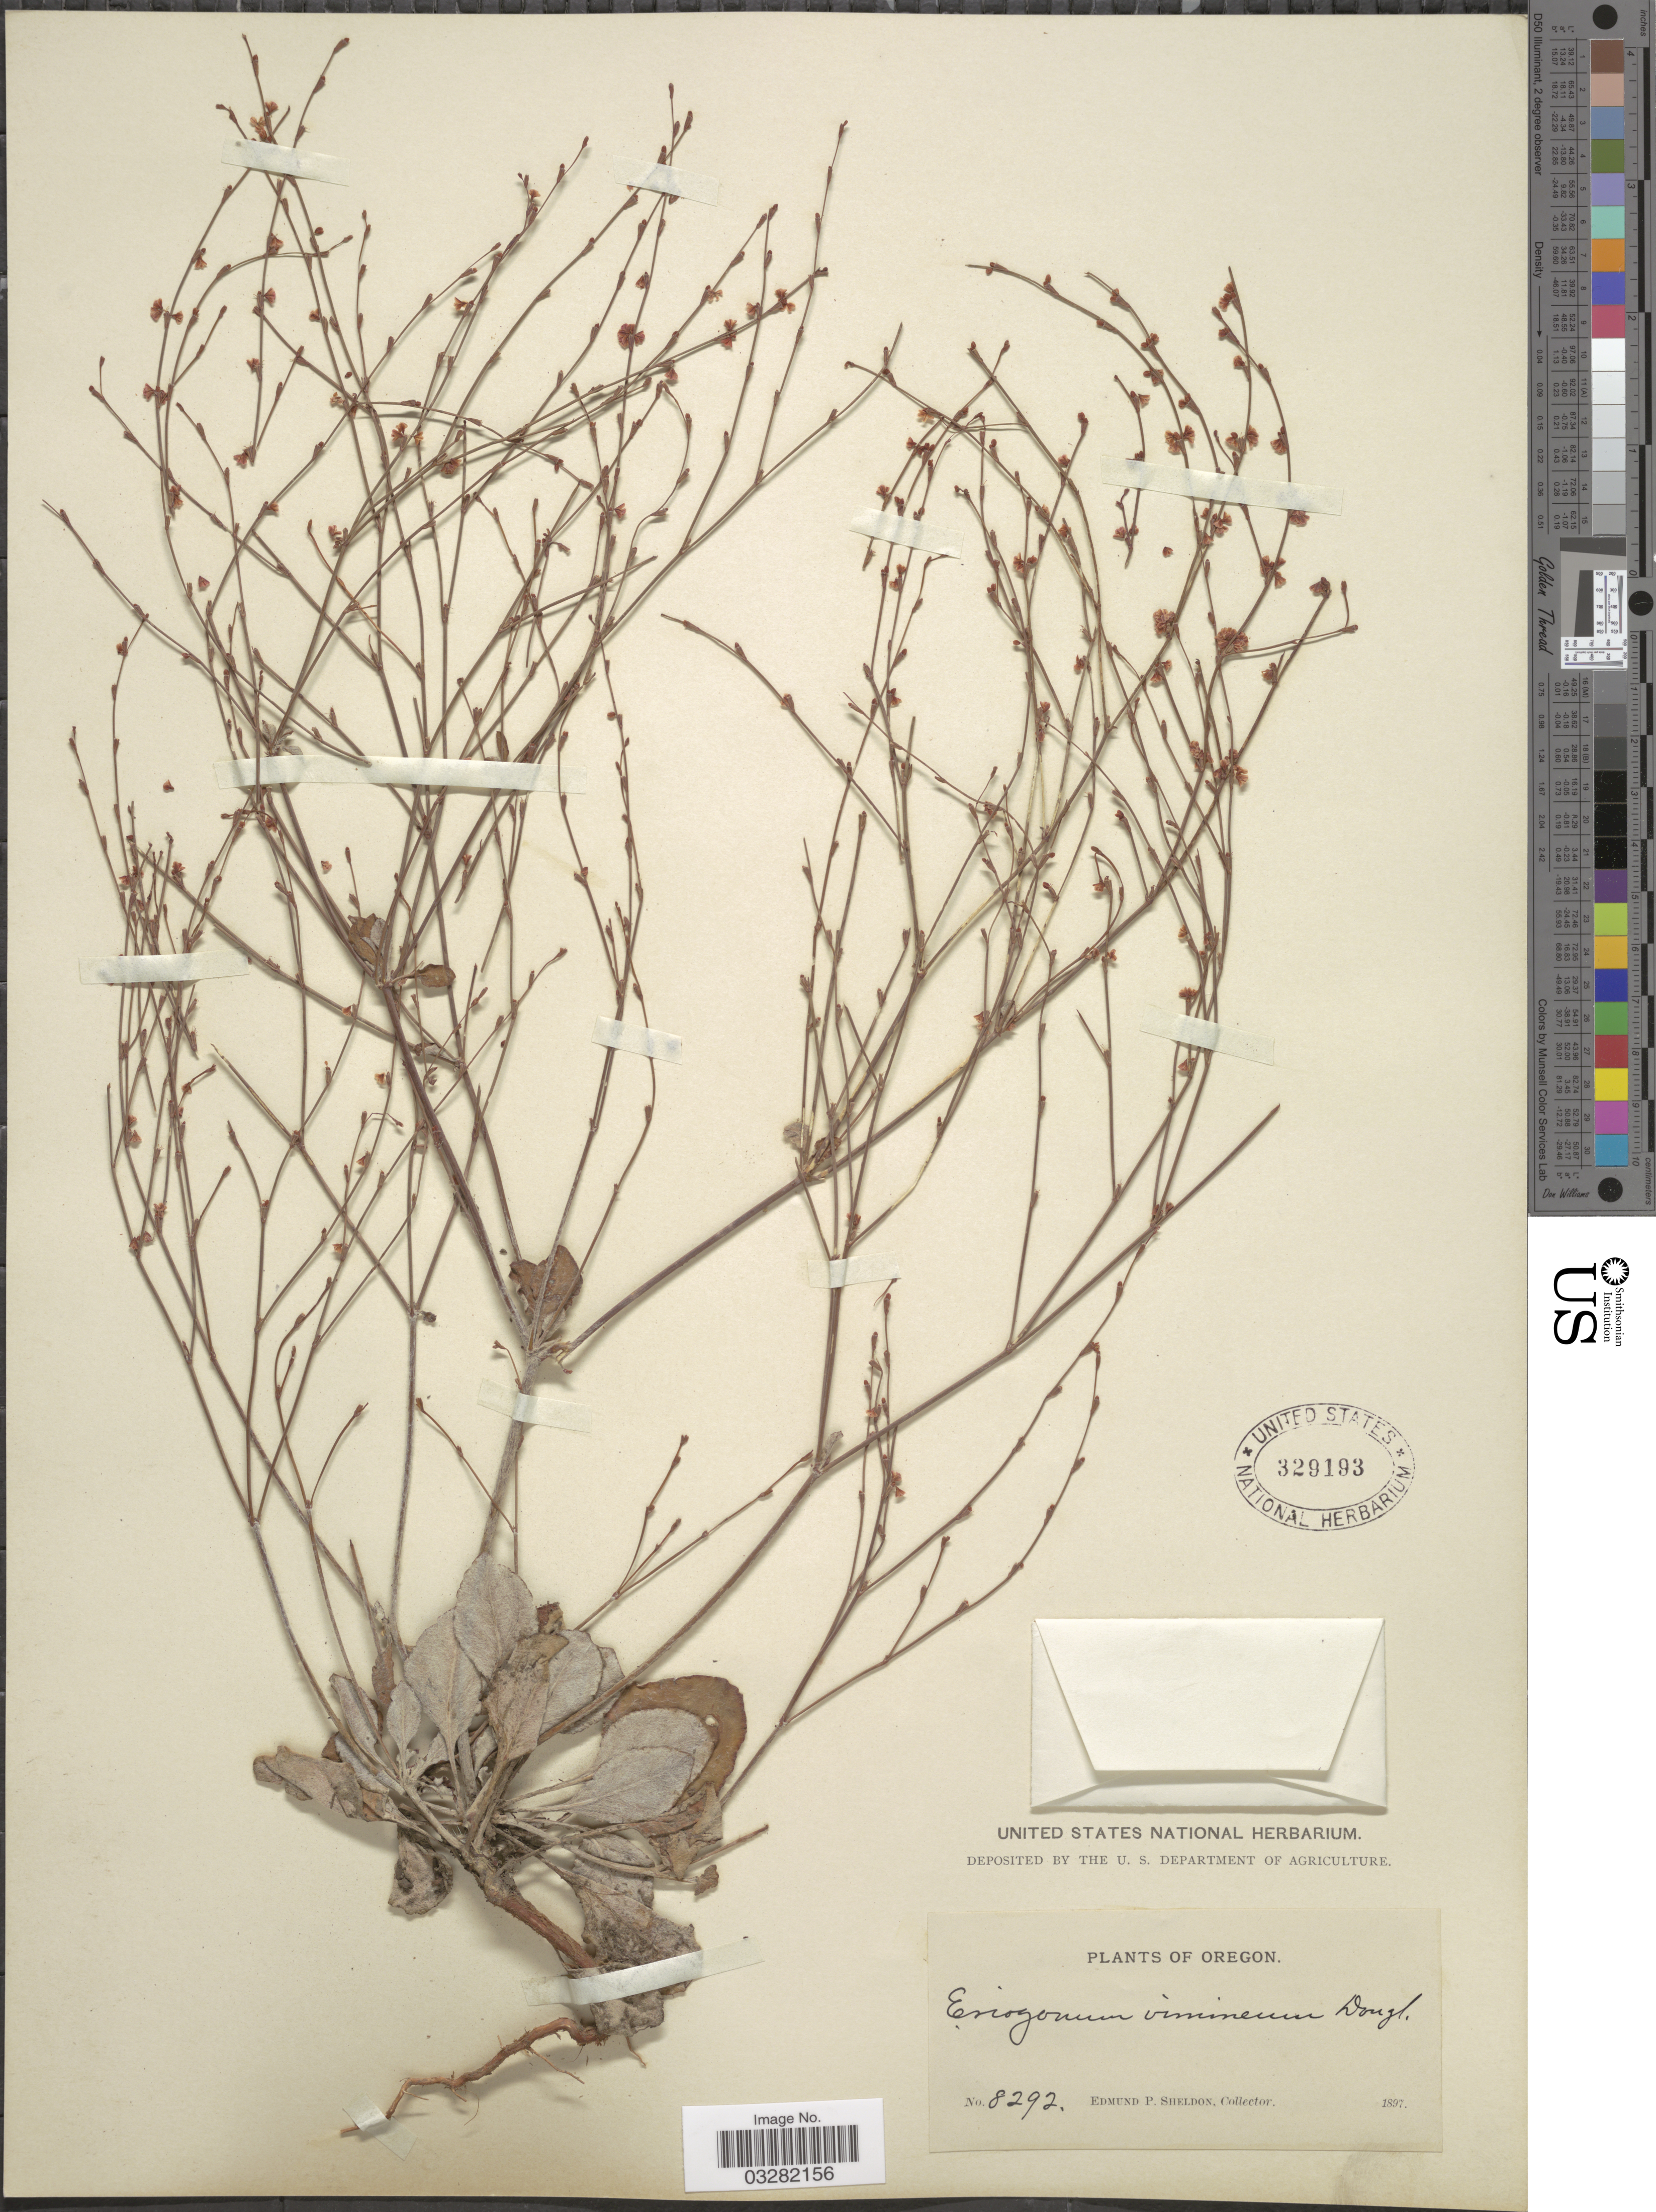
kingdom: Plantae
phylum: Tracheophyta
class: Magnoliopsida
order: Caryophyllales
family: Polygonaceae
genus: Eriogonum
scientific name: Eriogonum vimineum var. vimineum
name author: Douglas ex Benth.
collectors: E. P. Sheldon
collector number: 8292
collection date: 1897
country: United States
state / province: Oregon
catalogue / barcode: US 329193